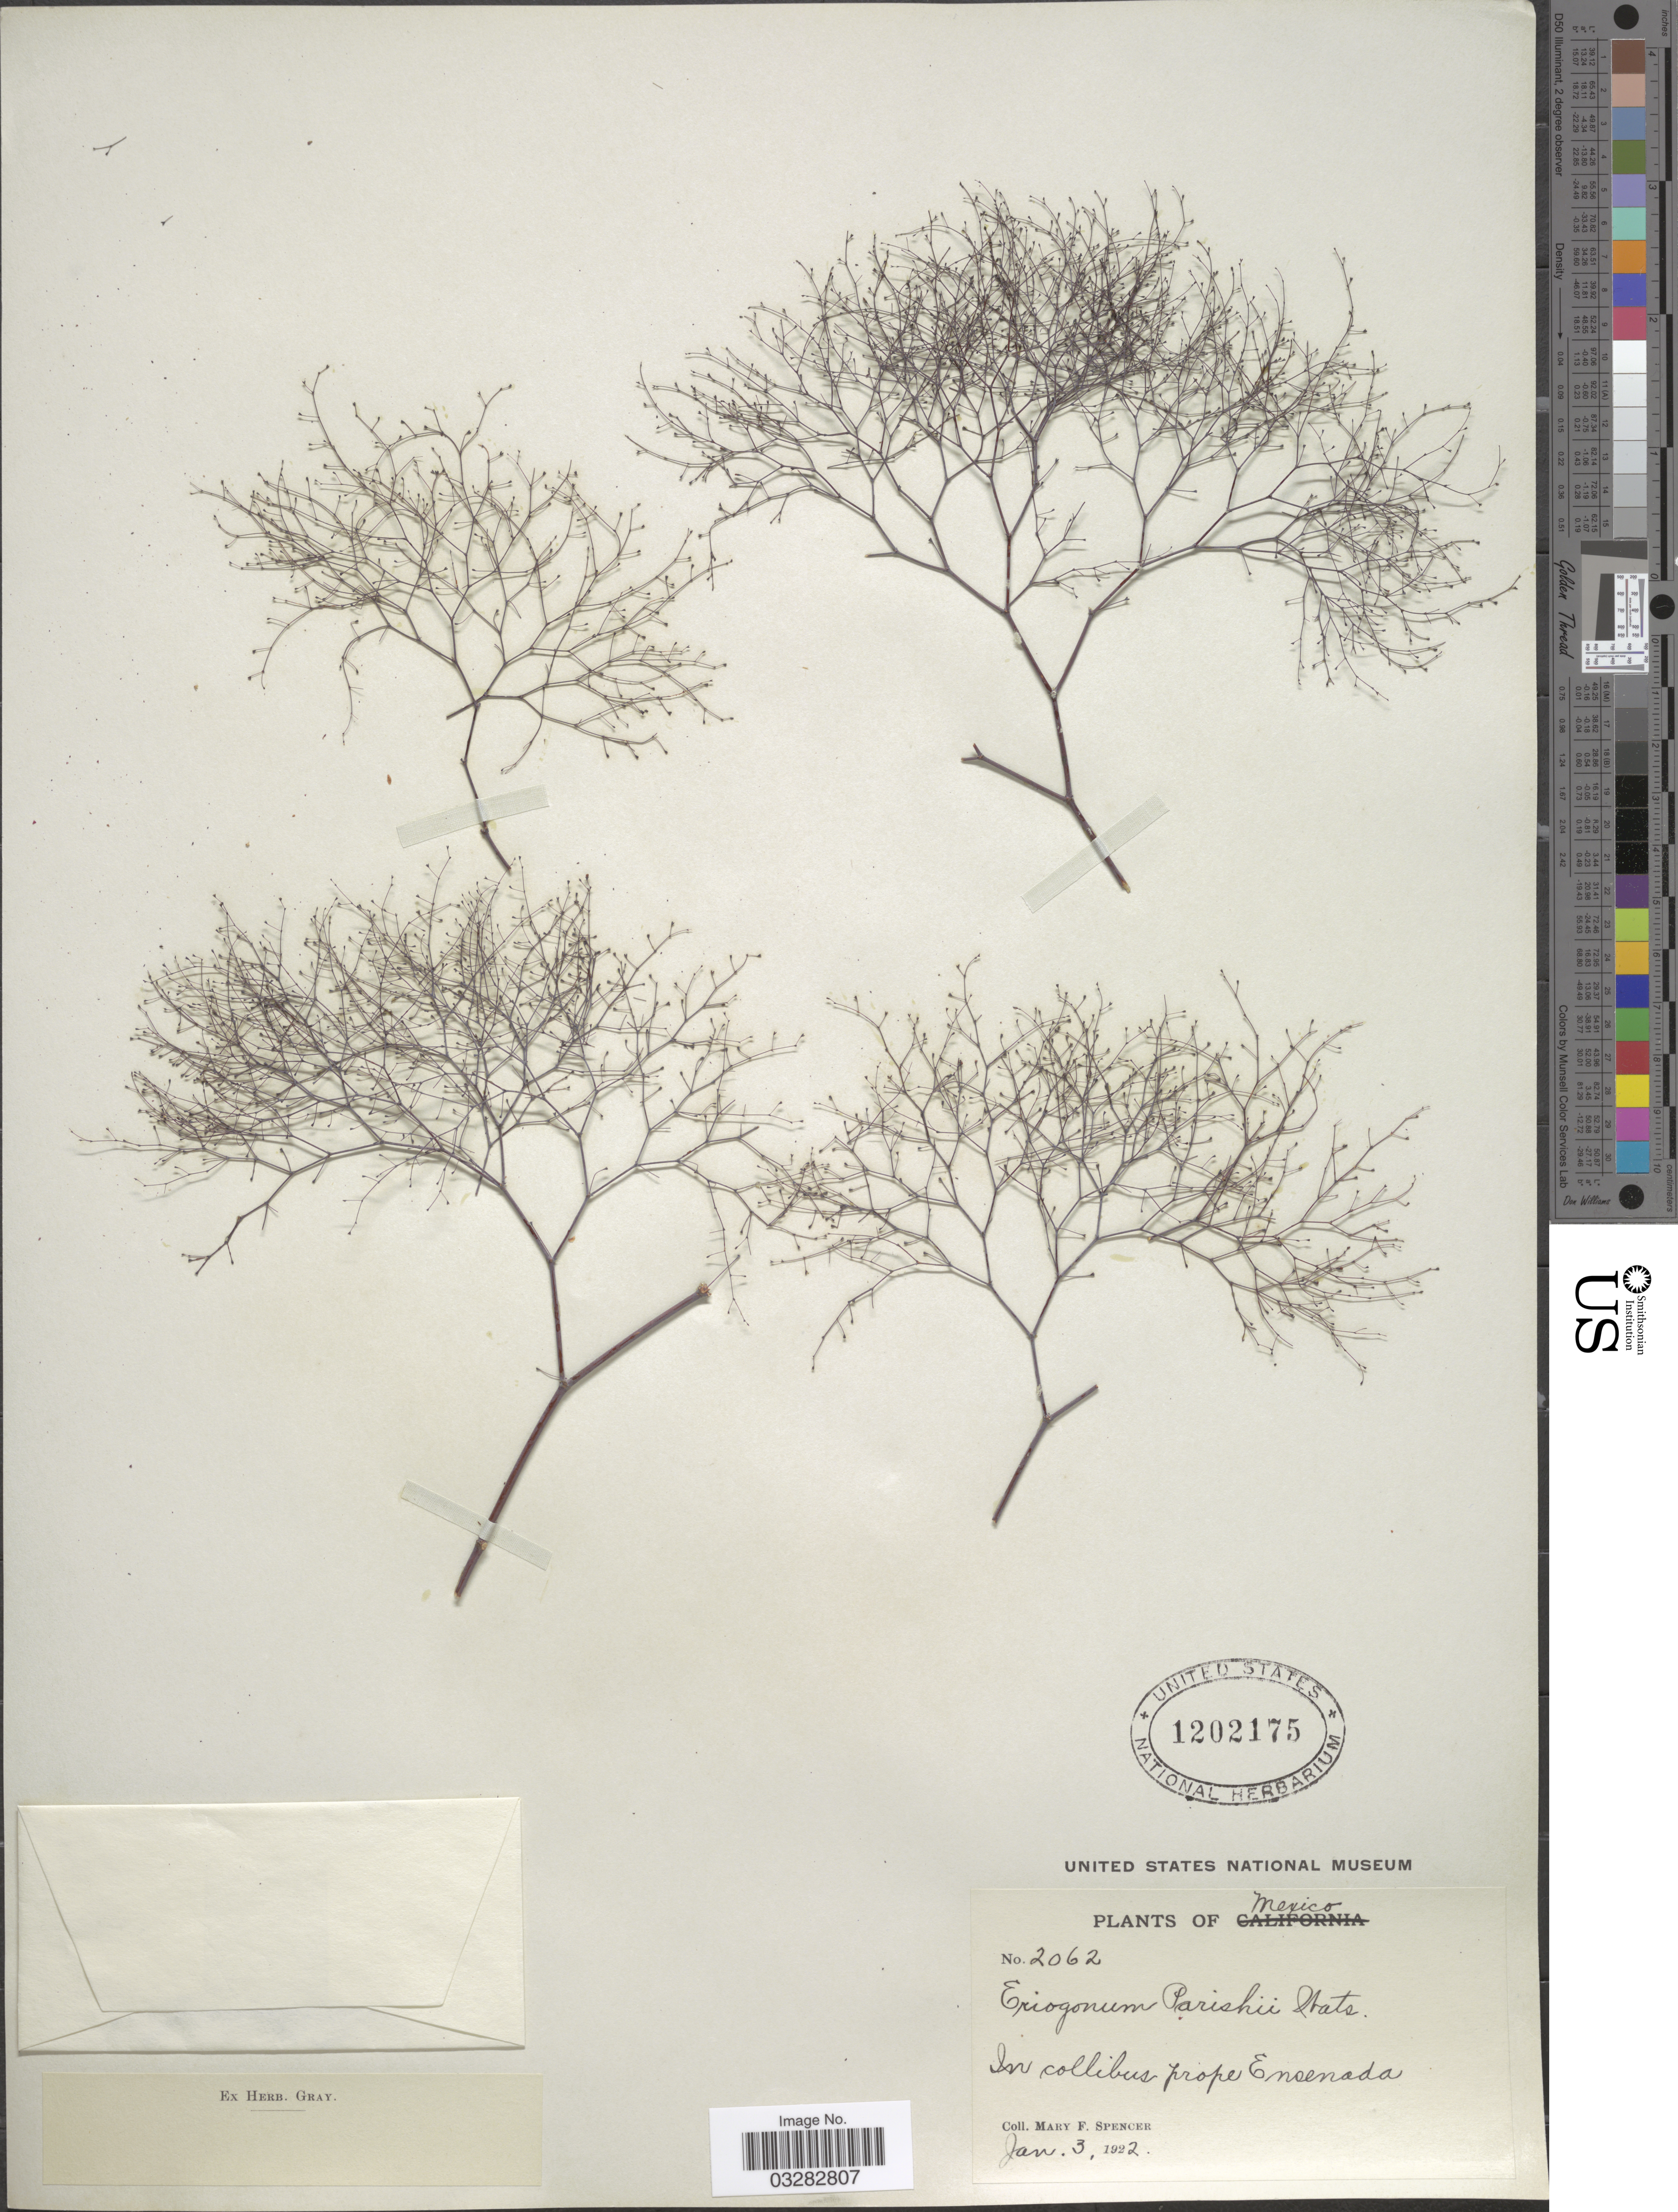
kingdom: Plantae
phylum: Tracheophyta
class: Magnoliopsida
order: Caryophyllales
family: Polygonaceae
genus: Eriogonum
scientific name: Eriogonum parishii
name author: S. Watson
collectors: M. Spencer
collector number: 2062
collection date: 1922-01-03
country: Mexico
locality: In collibus prope Ensenada.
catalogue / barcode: US 1202175